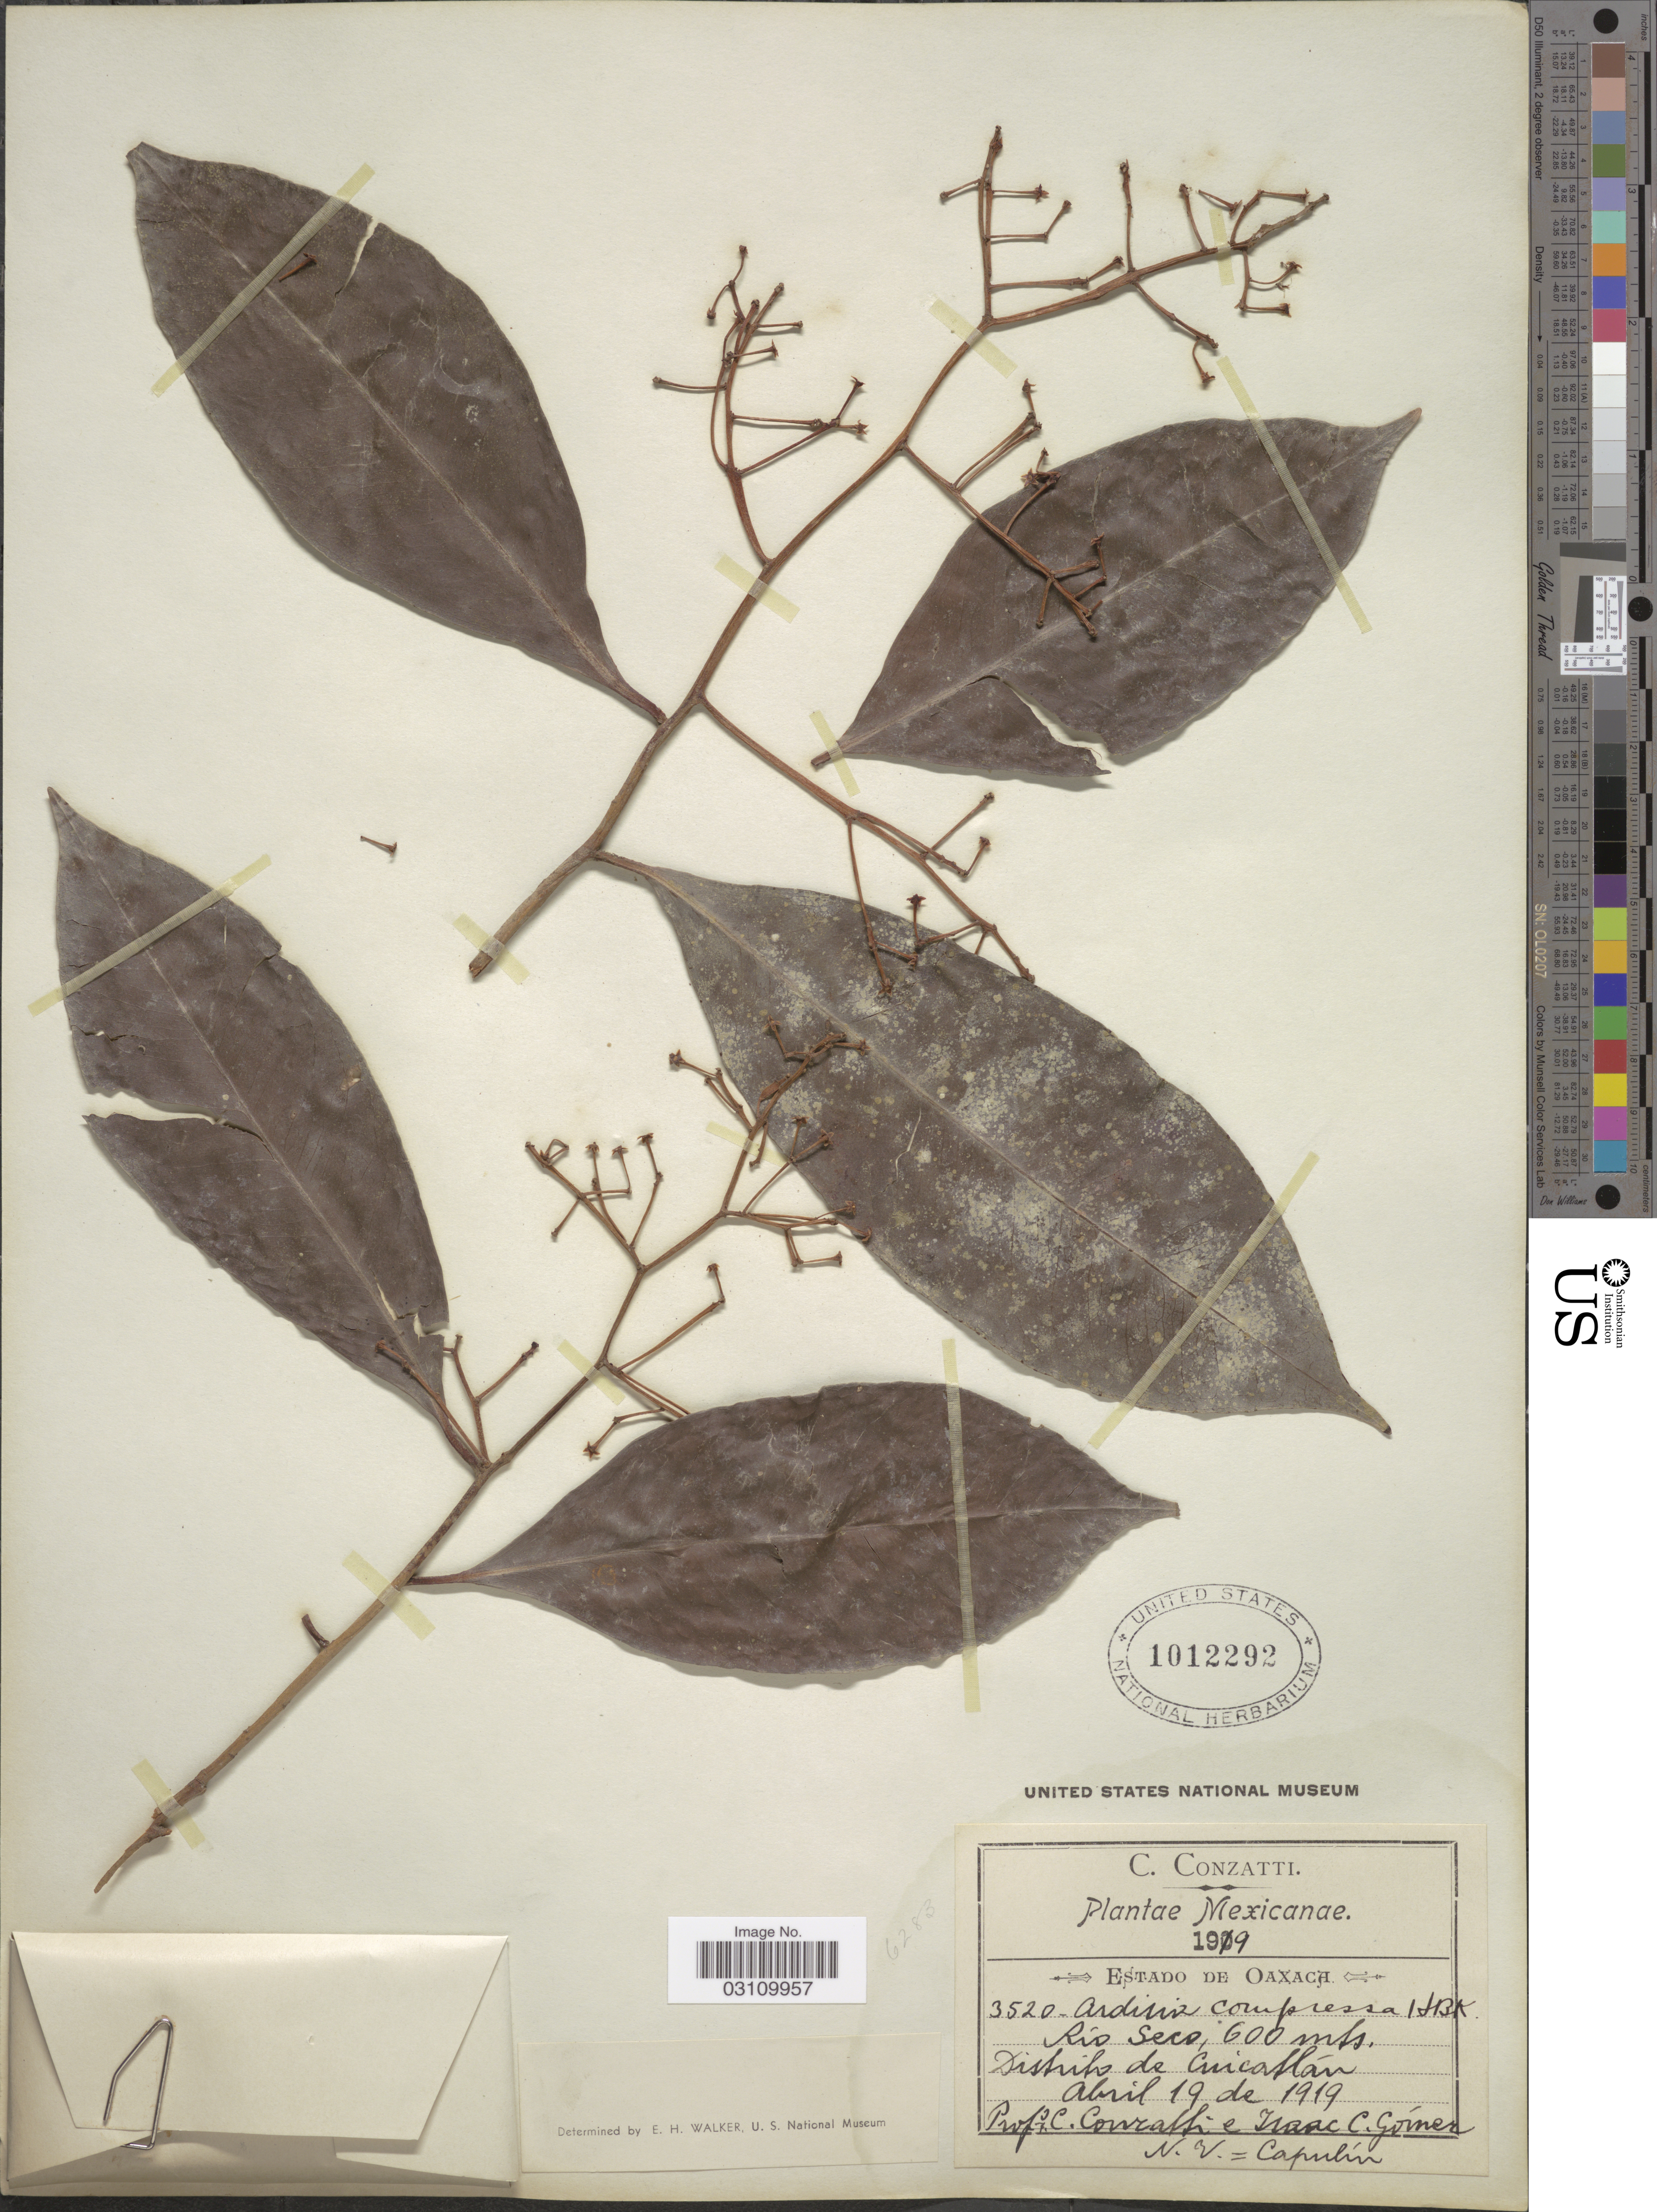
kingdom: Plantae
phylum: Tracheophyta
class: Magnoliopsida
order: Ericales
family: Primulaceae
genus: Ardisia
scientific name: Ardisia compressa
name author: Kunth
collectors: C. Conzatti & I. Gomez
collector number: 3520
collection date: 1919-04-19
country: Mexico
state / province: Oaxaca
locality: Río Seco, Distrito de Cuicatlan.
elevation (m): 600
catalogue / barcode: US 1012292